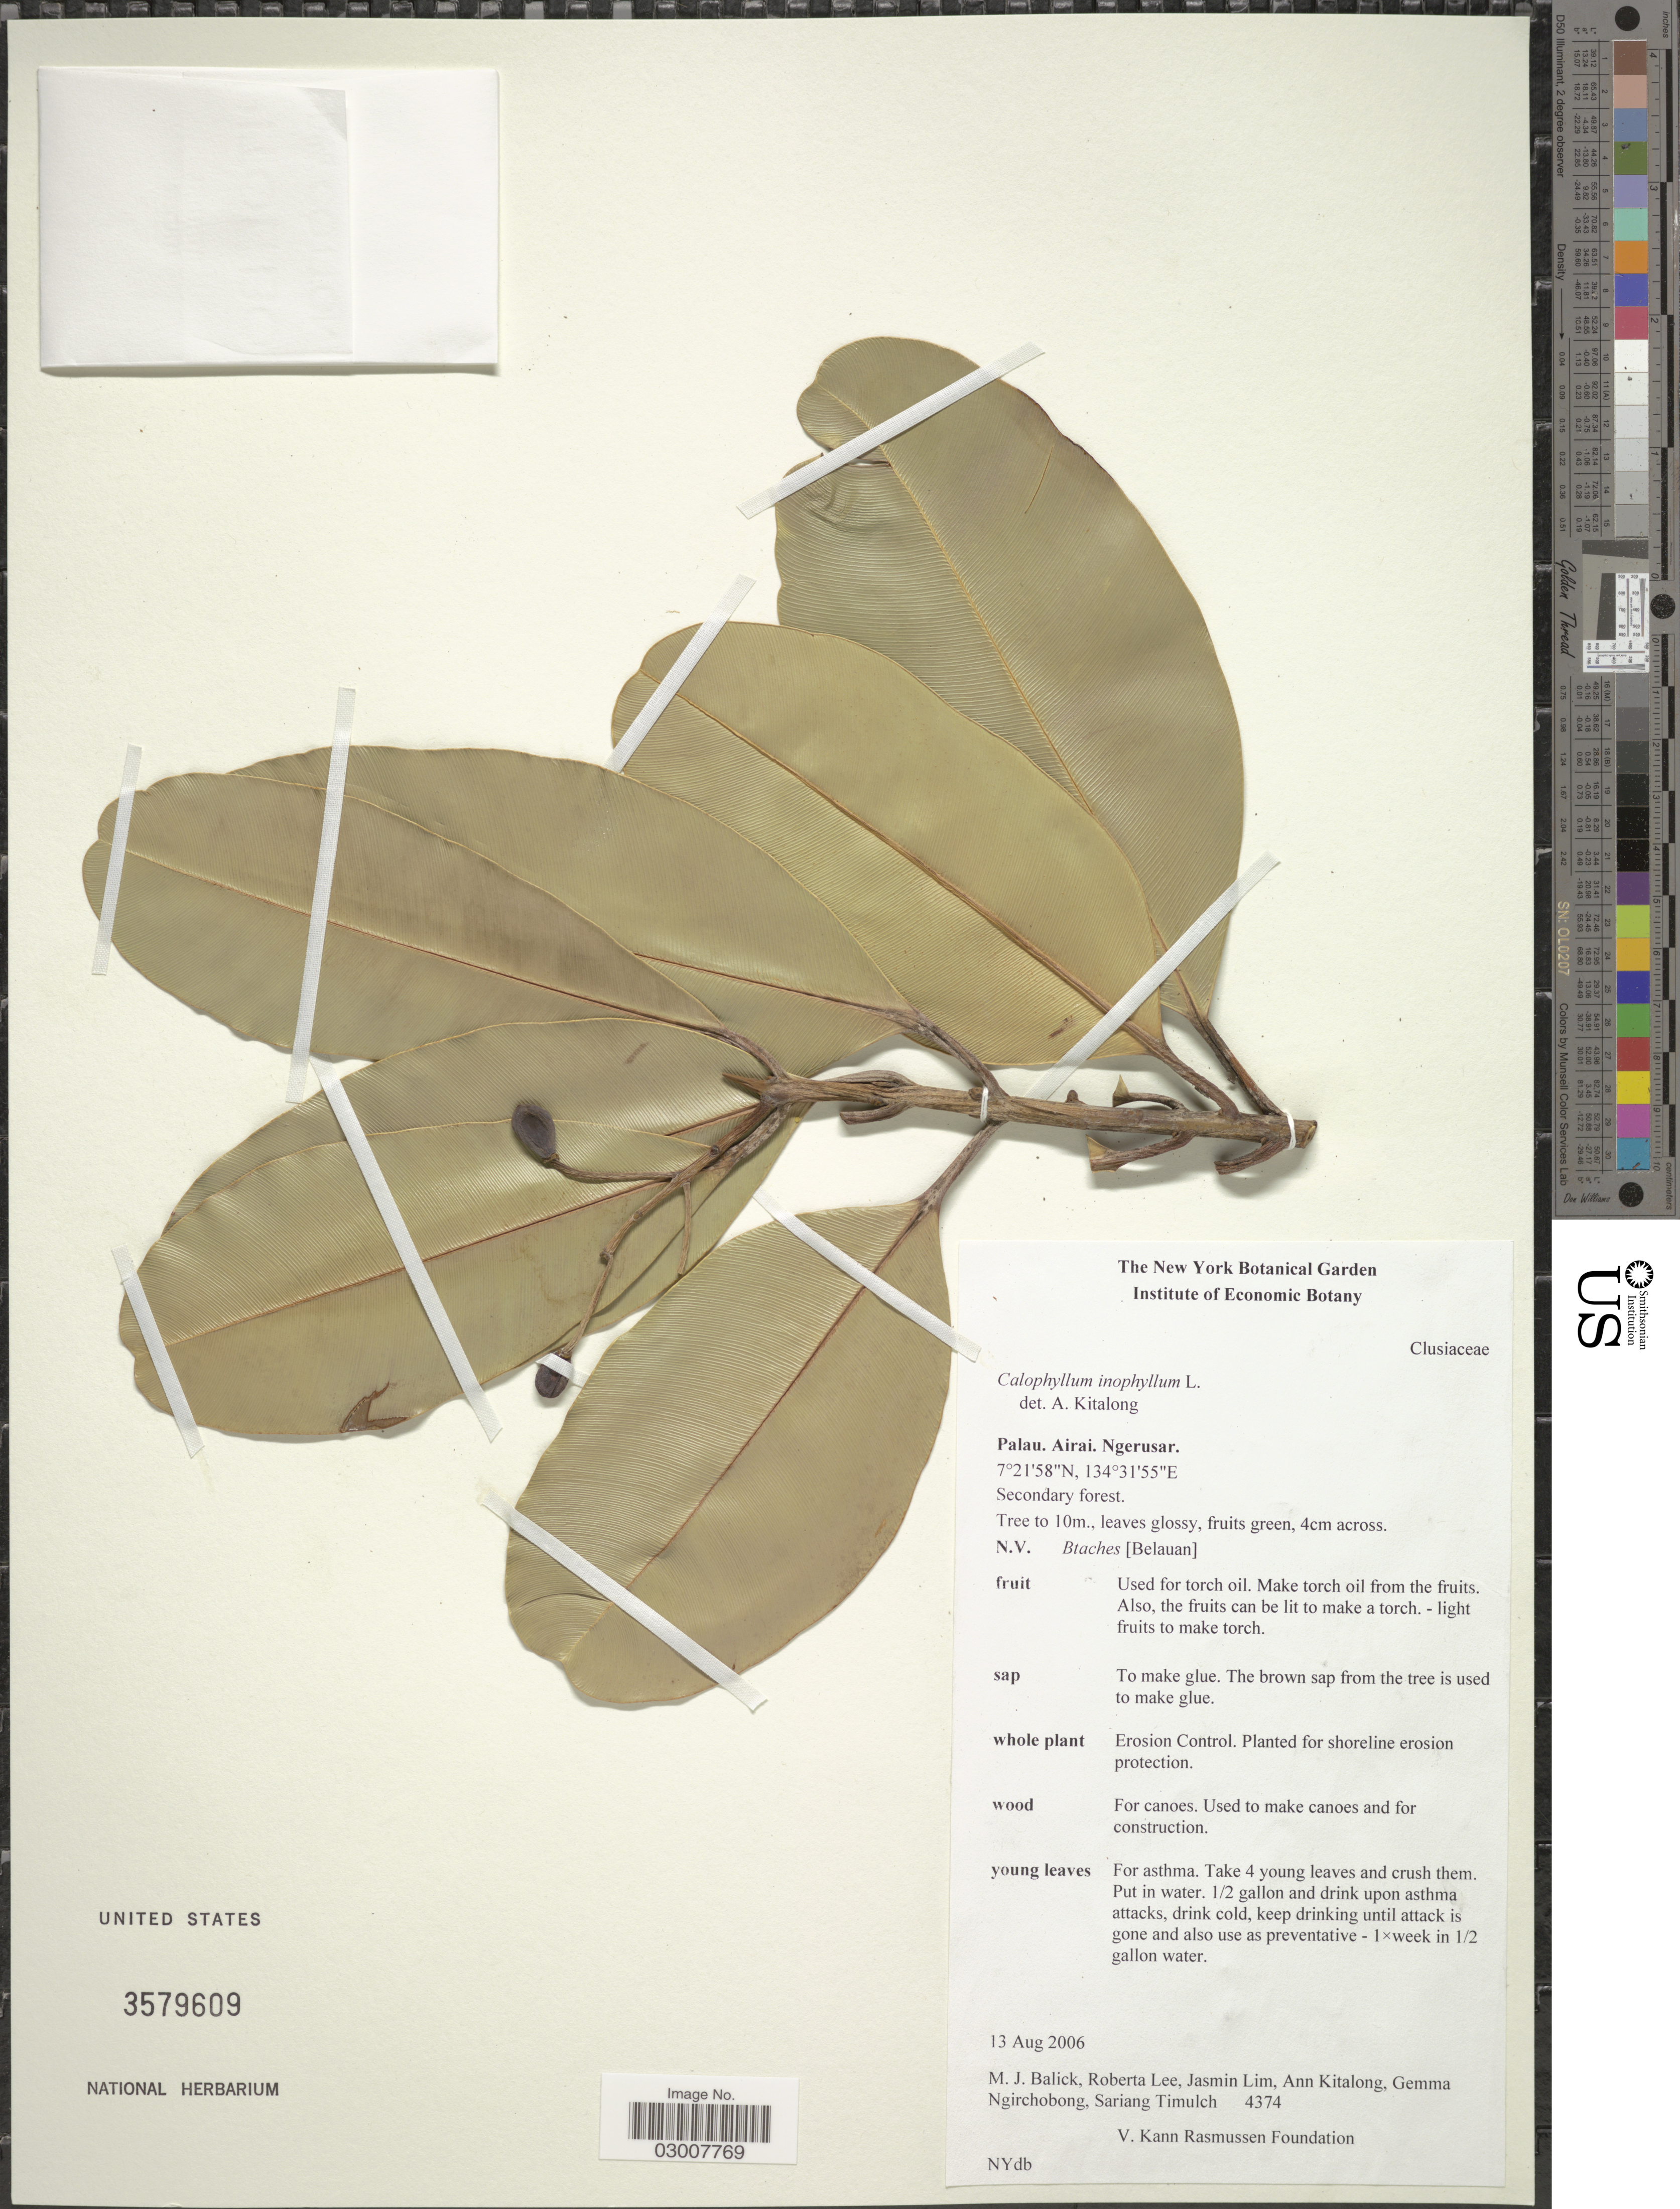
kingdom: Plantae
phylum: Tracheophyta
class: Magnoliopsida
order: Malpighiales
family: Calophyllaceae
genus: Calophyllum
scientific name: Calophyllum inophyllum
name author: L.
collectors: M. J. Balick, R. Lee, J. Lim, A. Kitalong & et al.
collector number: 4374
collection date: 2006-08-13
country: Palau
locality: Palau. Airai. Ngerusar.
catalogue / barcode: US 3579609